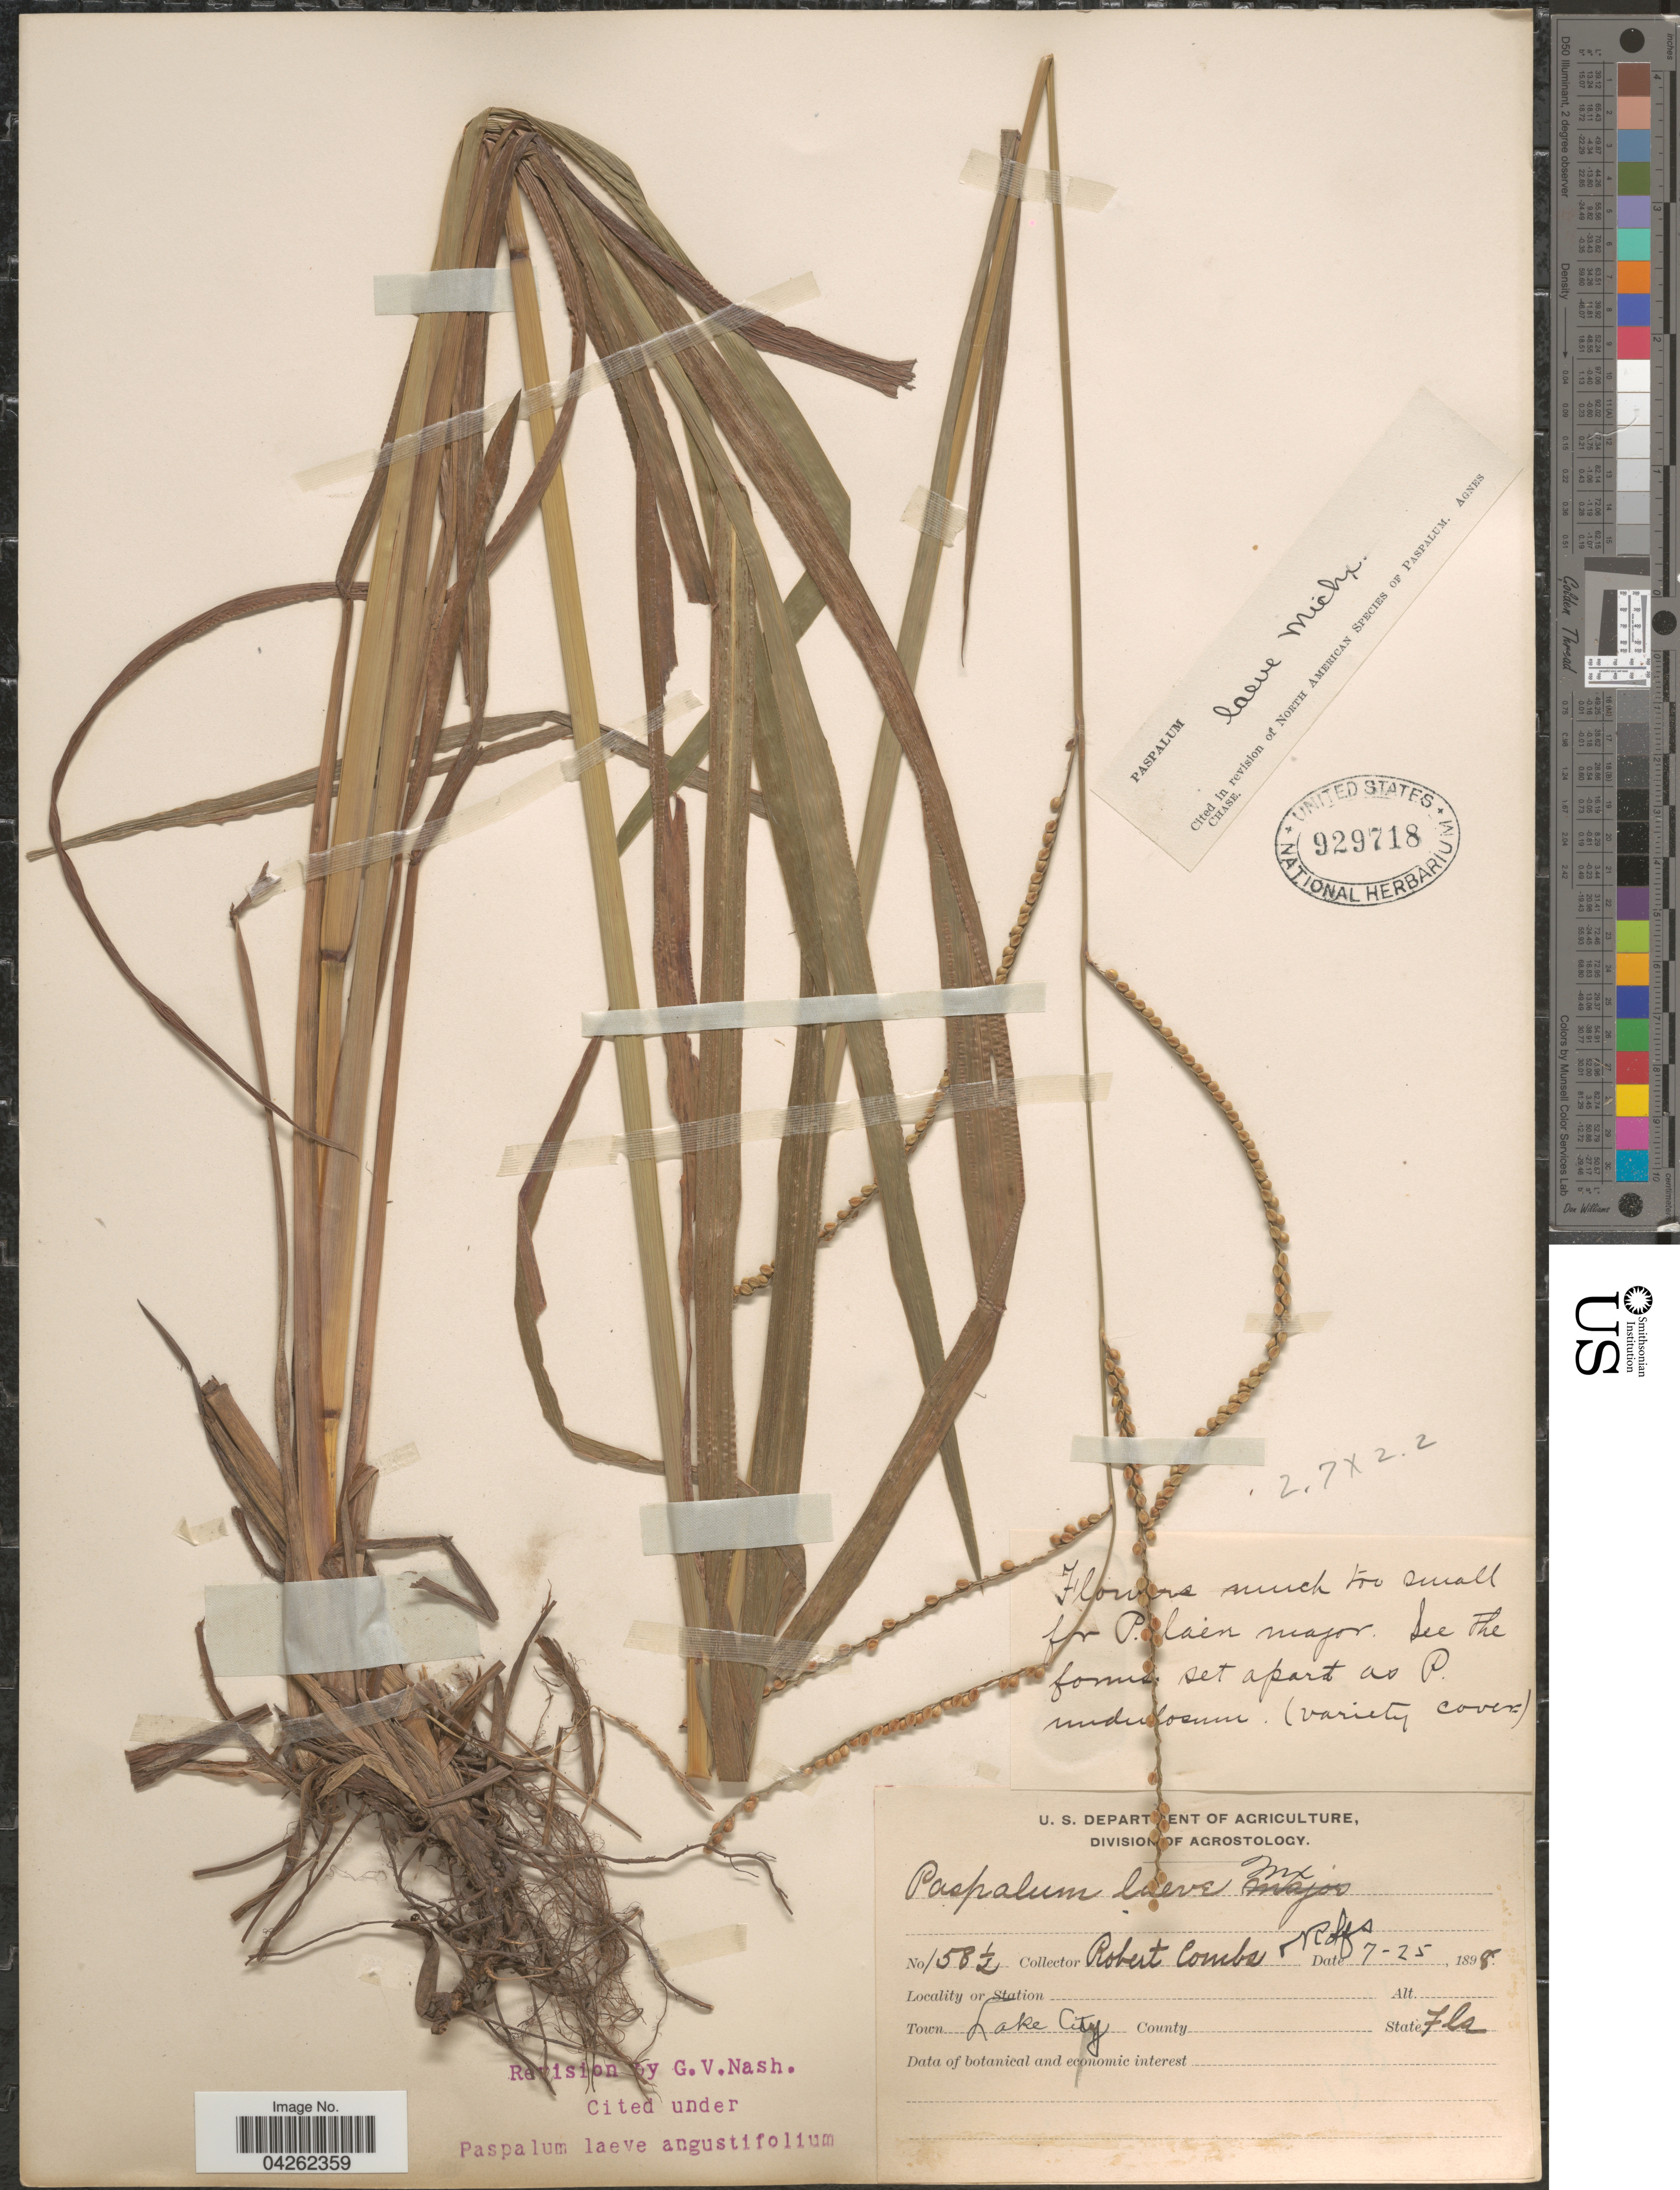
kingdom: Plantae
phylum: Tracheophyta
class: Liliopsida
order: Poales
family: Poaceae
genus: Paspalum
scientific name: Paspalum laeve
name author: Michx.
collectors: R. Combs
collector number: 158½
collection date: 1898-07-25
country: United States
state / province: Florida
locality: Town Lake City.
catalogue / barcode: US 929718